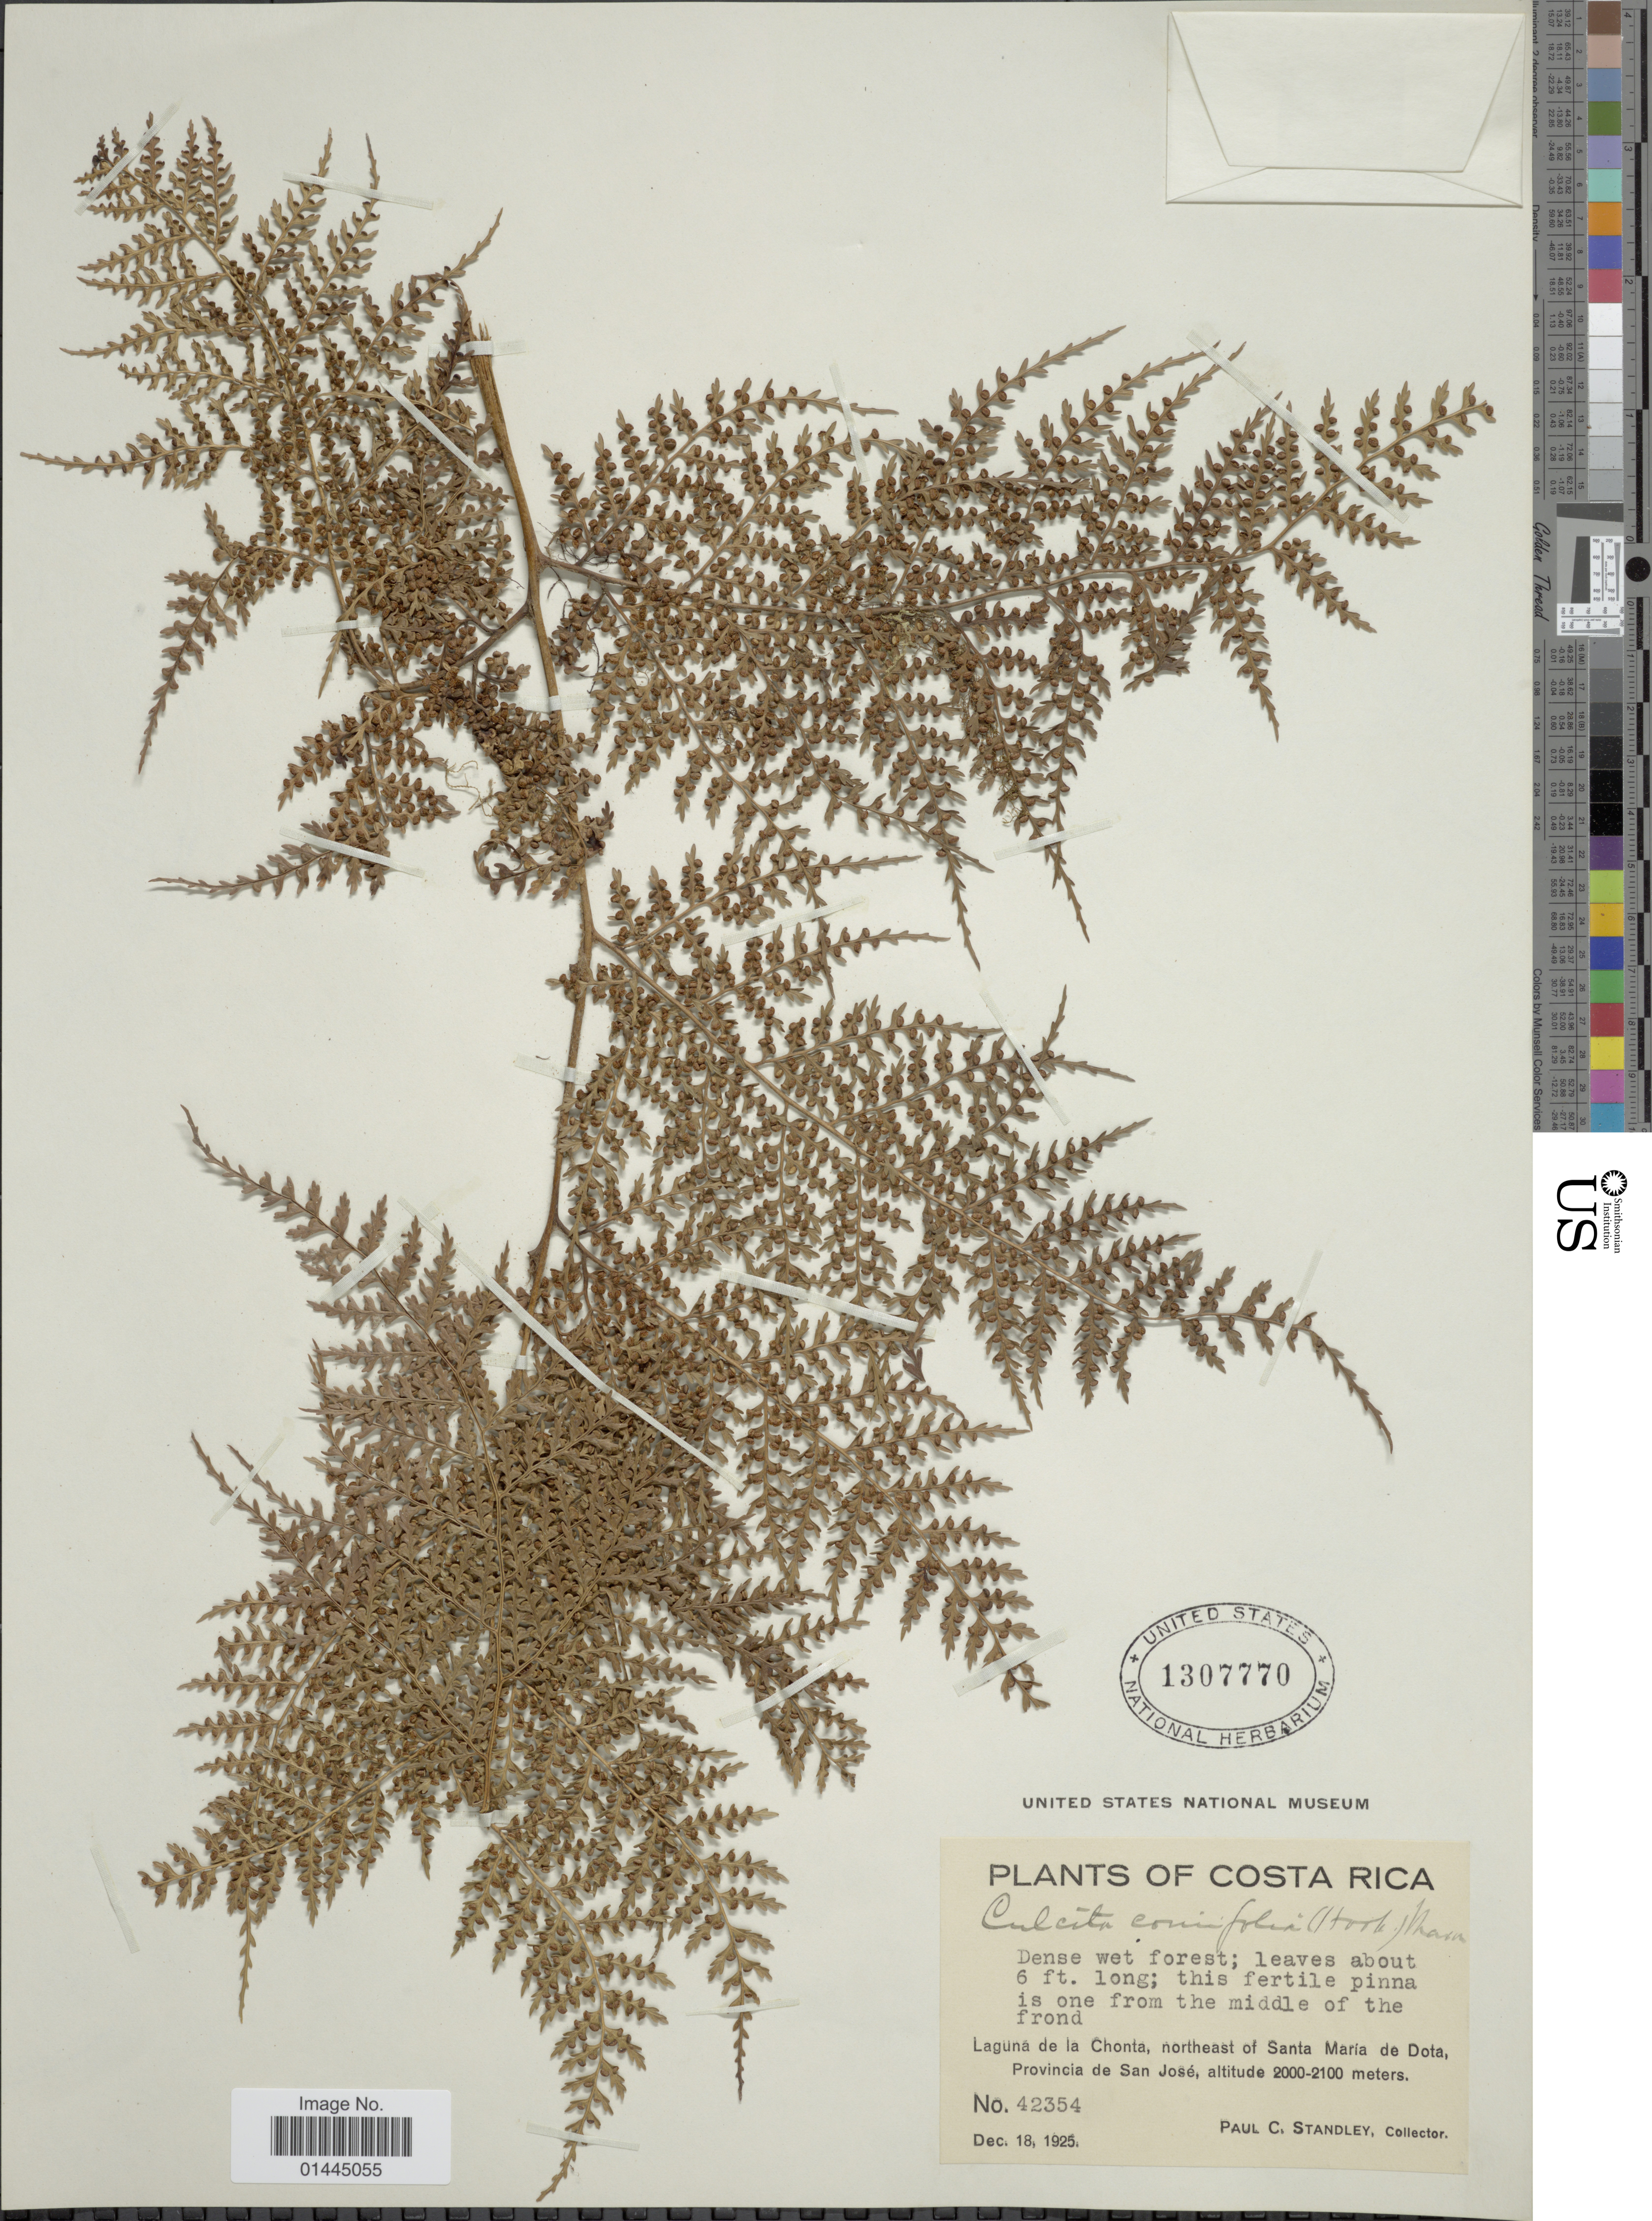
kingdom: Plantae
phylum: Tracheophyta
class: Polypodiopsida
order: Cyatheales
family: Culcitaceae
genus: Culcita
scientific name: Culcita coniifolia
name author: (Hook.) Maxon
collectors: P. C. Standley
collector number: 42354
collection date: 1925-12-18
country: Costa Rica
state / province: San José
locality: Laguna de la Chonta, northeast of Santa Maria de Dota, is one from the middle of the frond.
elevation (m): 2000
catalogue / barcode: US 1307770